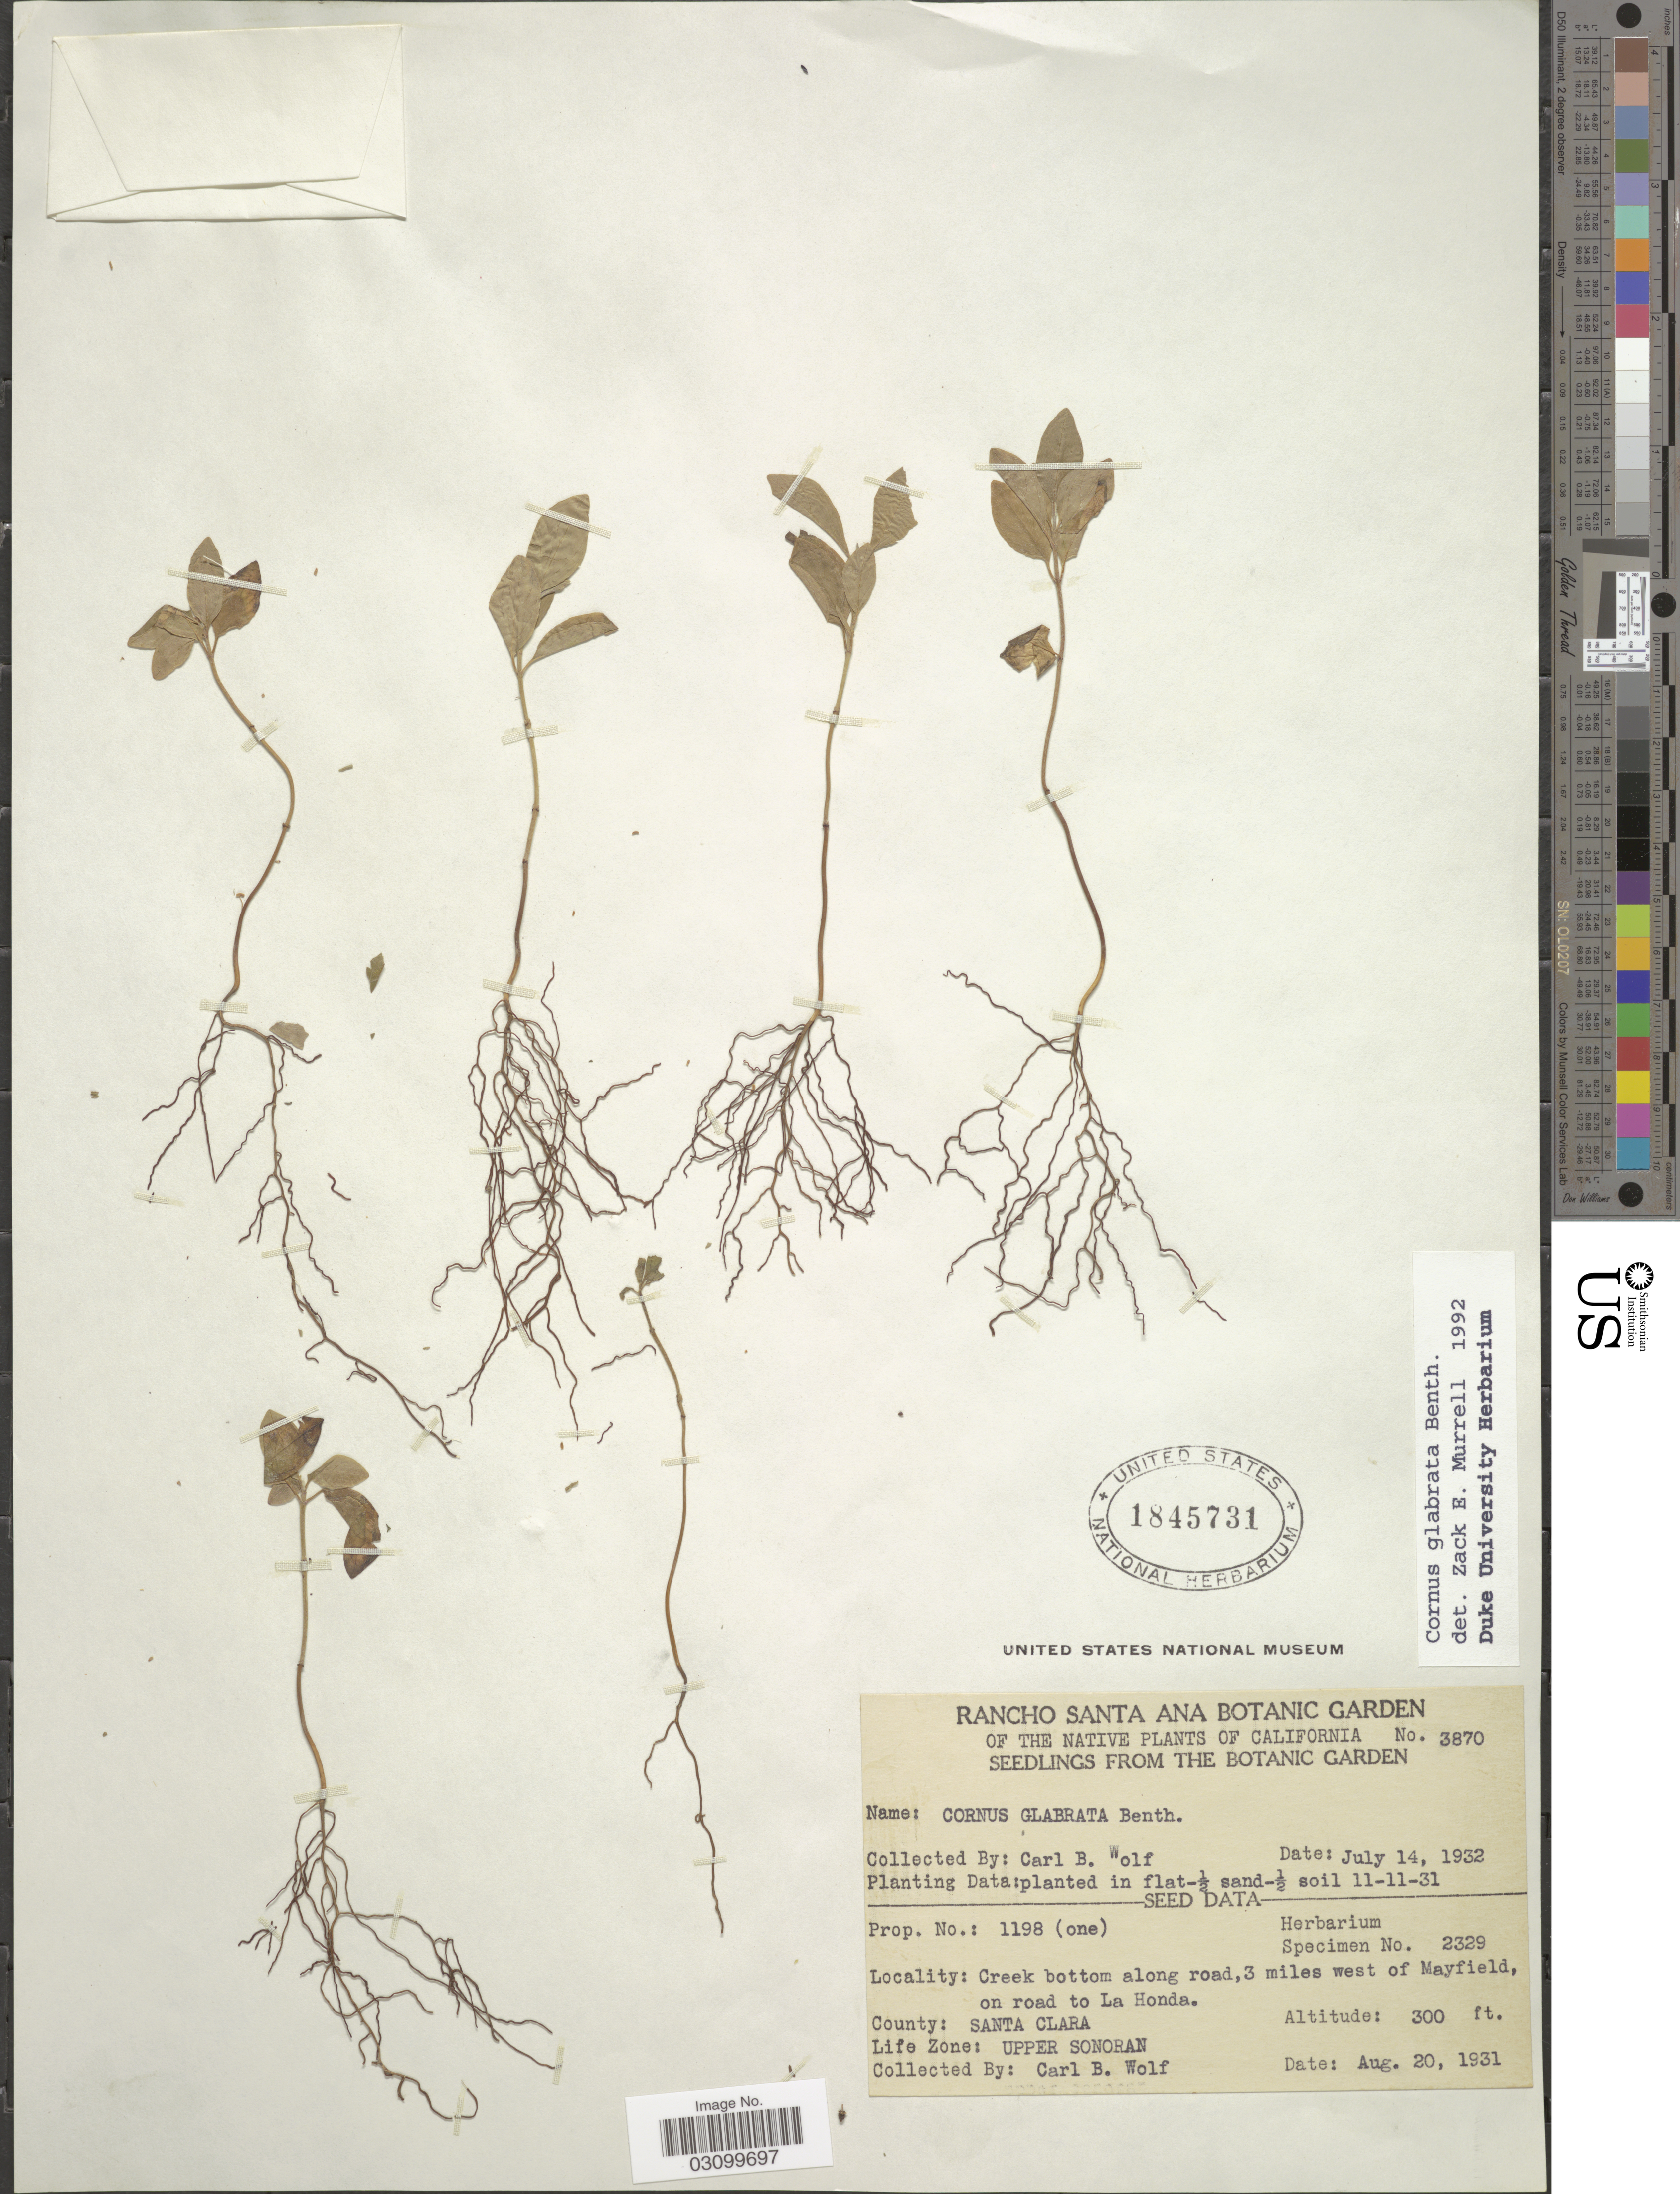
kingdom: Plantae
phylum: Tracheophyta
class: Magnoliopsida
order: Cornales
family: Cornaceae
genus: Cornus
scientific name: Cornus glabrata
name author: Benth.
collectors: C. B. Wolf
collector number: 3870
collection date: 1932-07-14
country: United States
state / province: California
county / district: Orange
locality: Rancho Santa Ana Botanic Garden.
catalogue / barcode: US 1845731